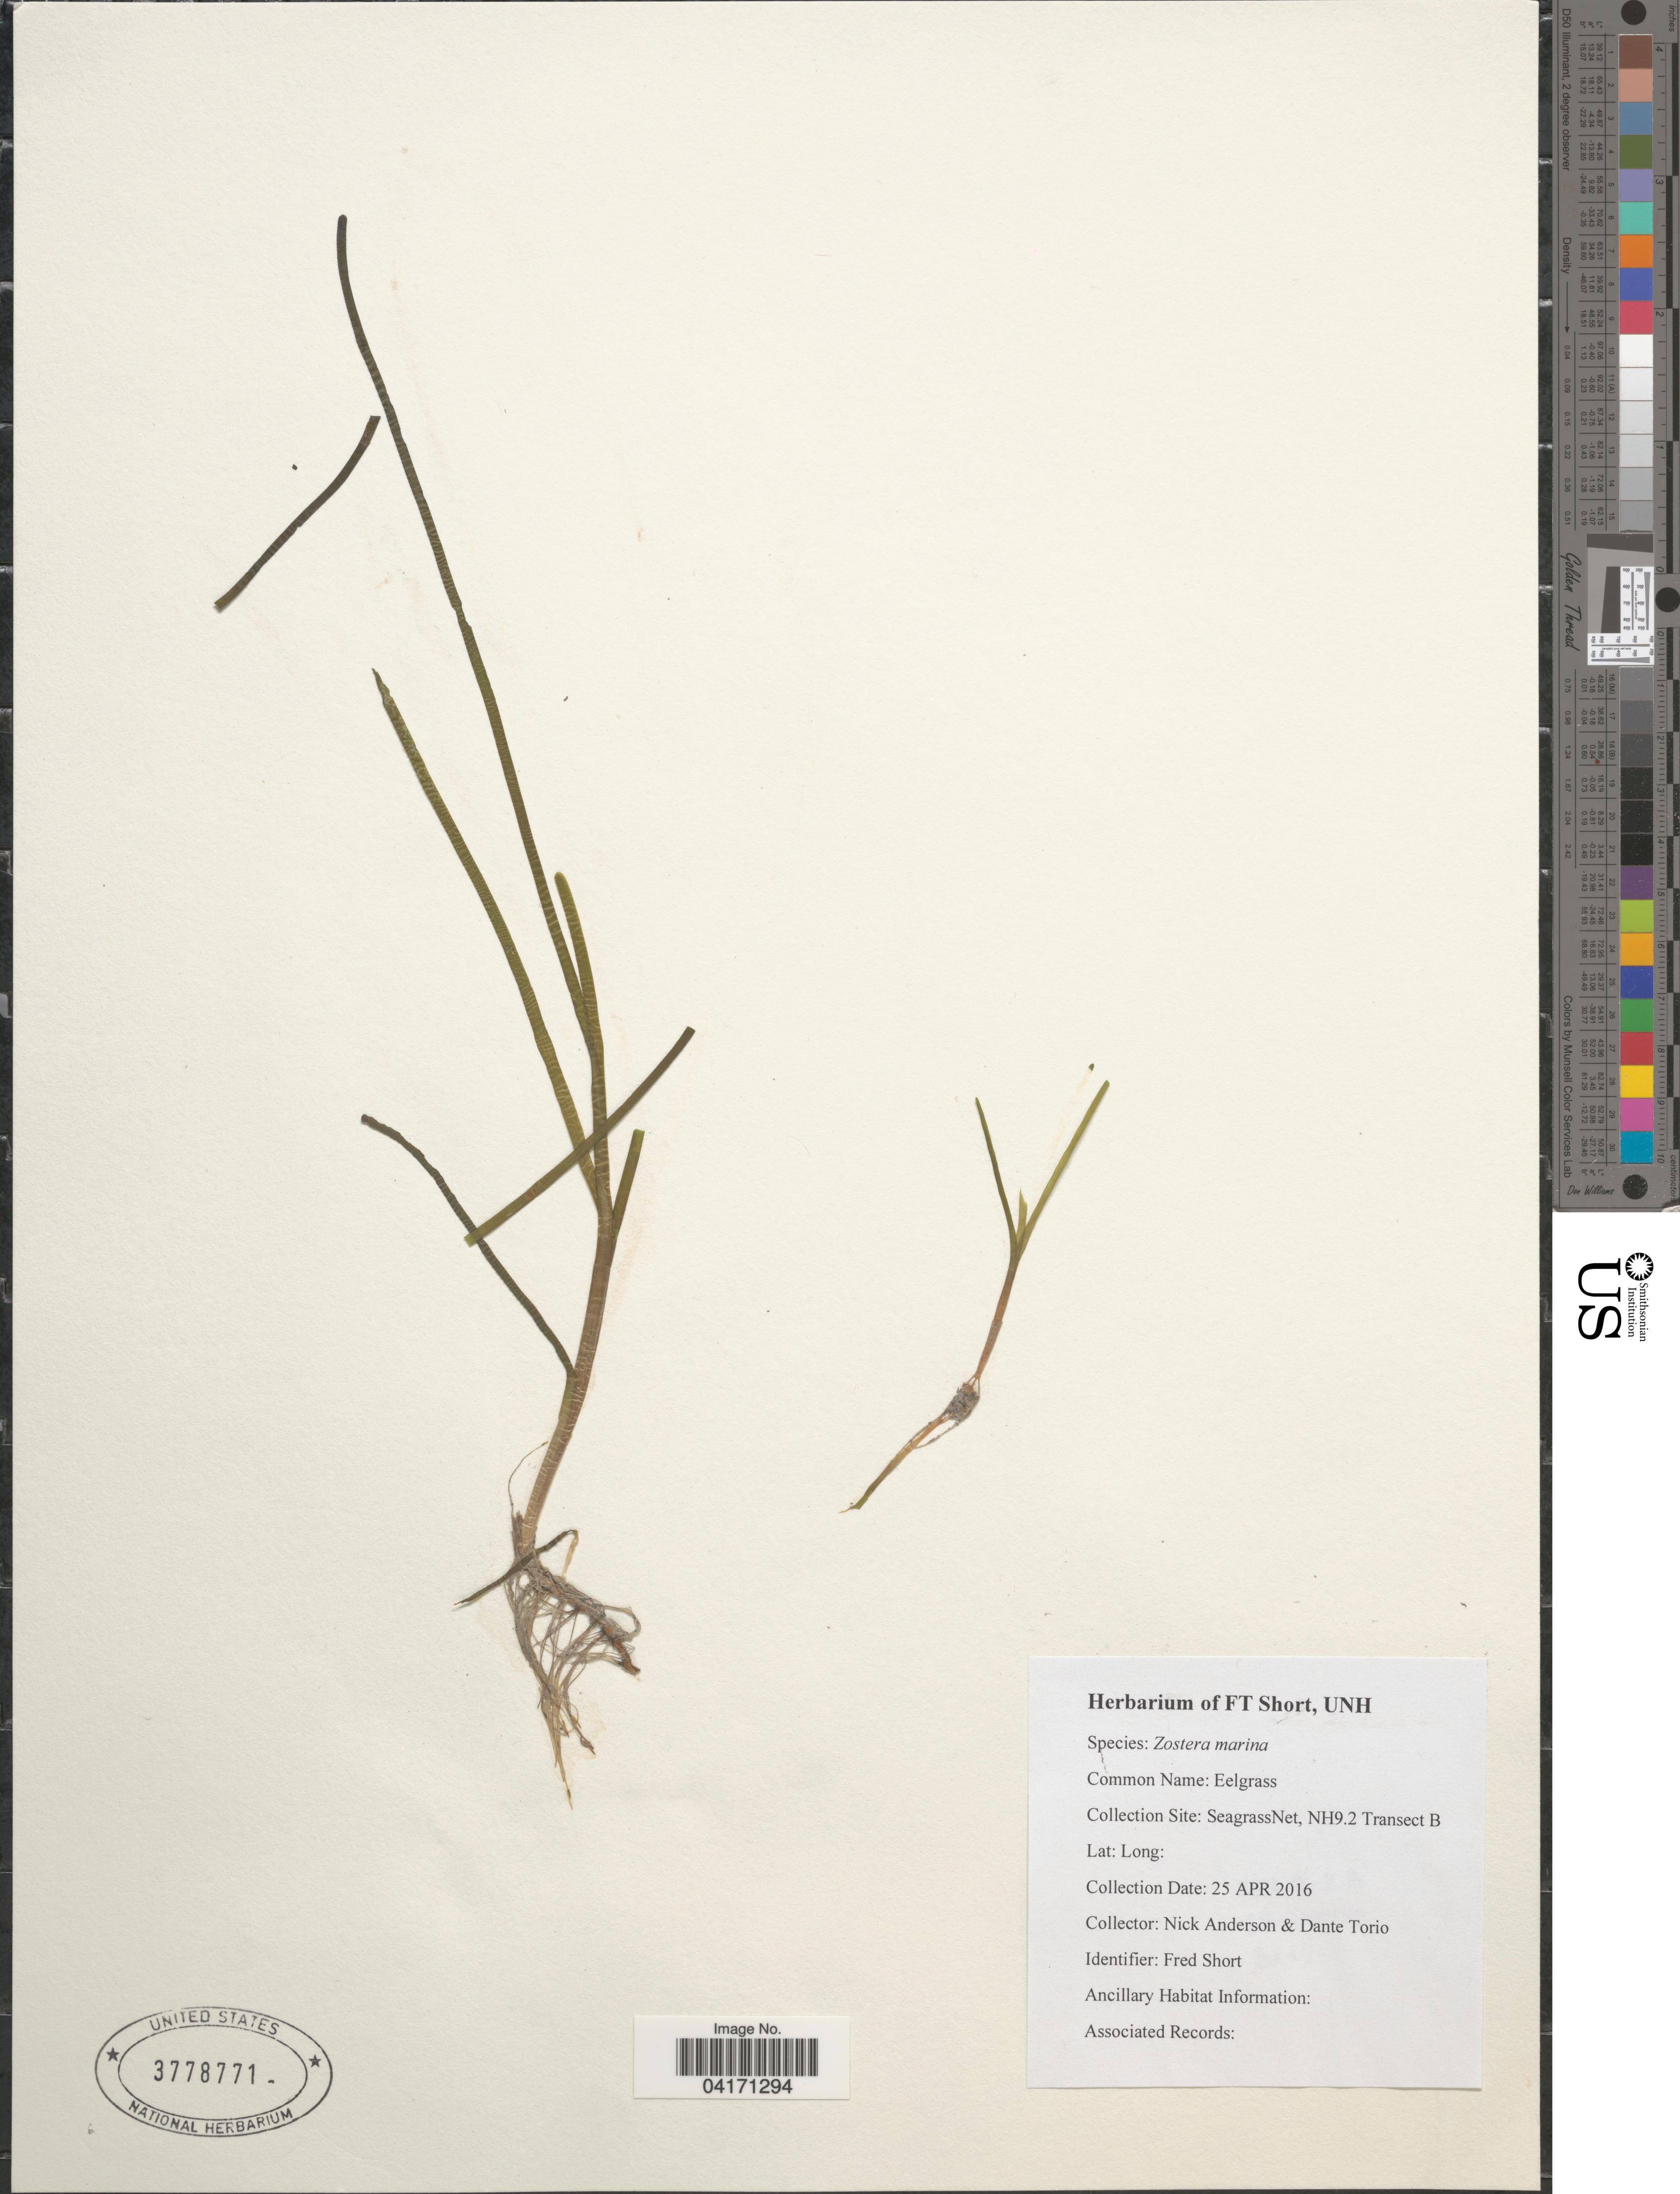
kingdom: Plantae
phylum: Tracheophyta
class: Liliopsida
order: Alismatales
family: Zosteraceae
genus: Zostera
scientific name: Zostera marina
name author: L.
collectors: N. Anderson & D. Torio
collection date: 2016-04-25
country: United States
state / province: New Hampshire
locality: SeagrassNet, NH9.2 Transect B.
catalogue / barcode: US 3778771